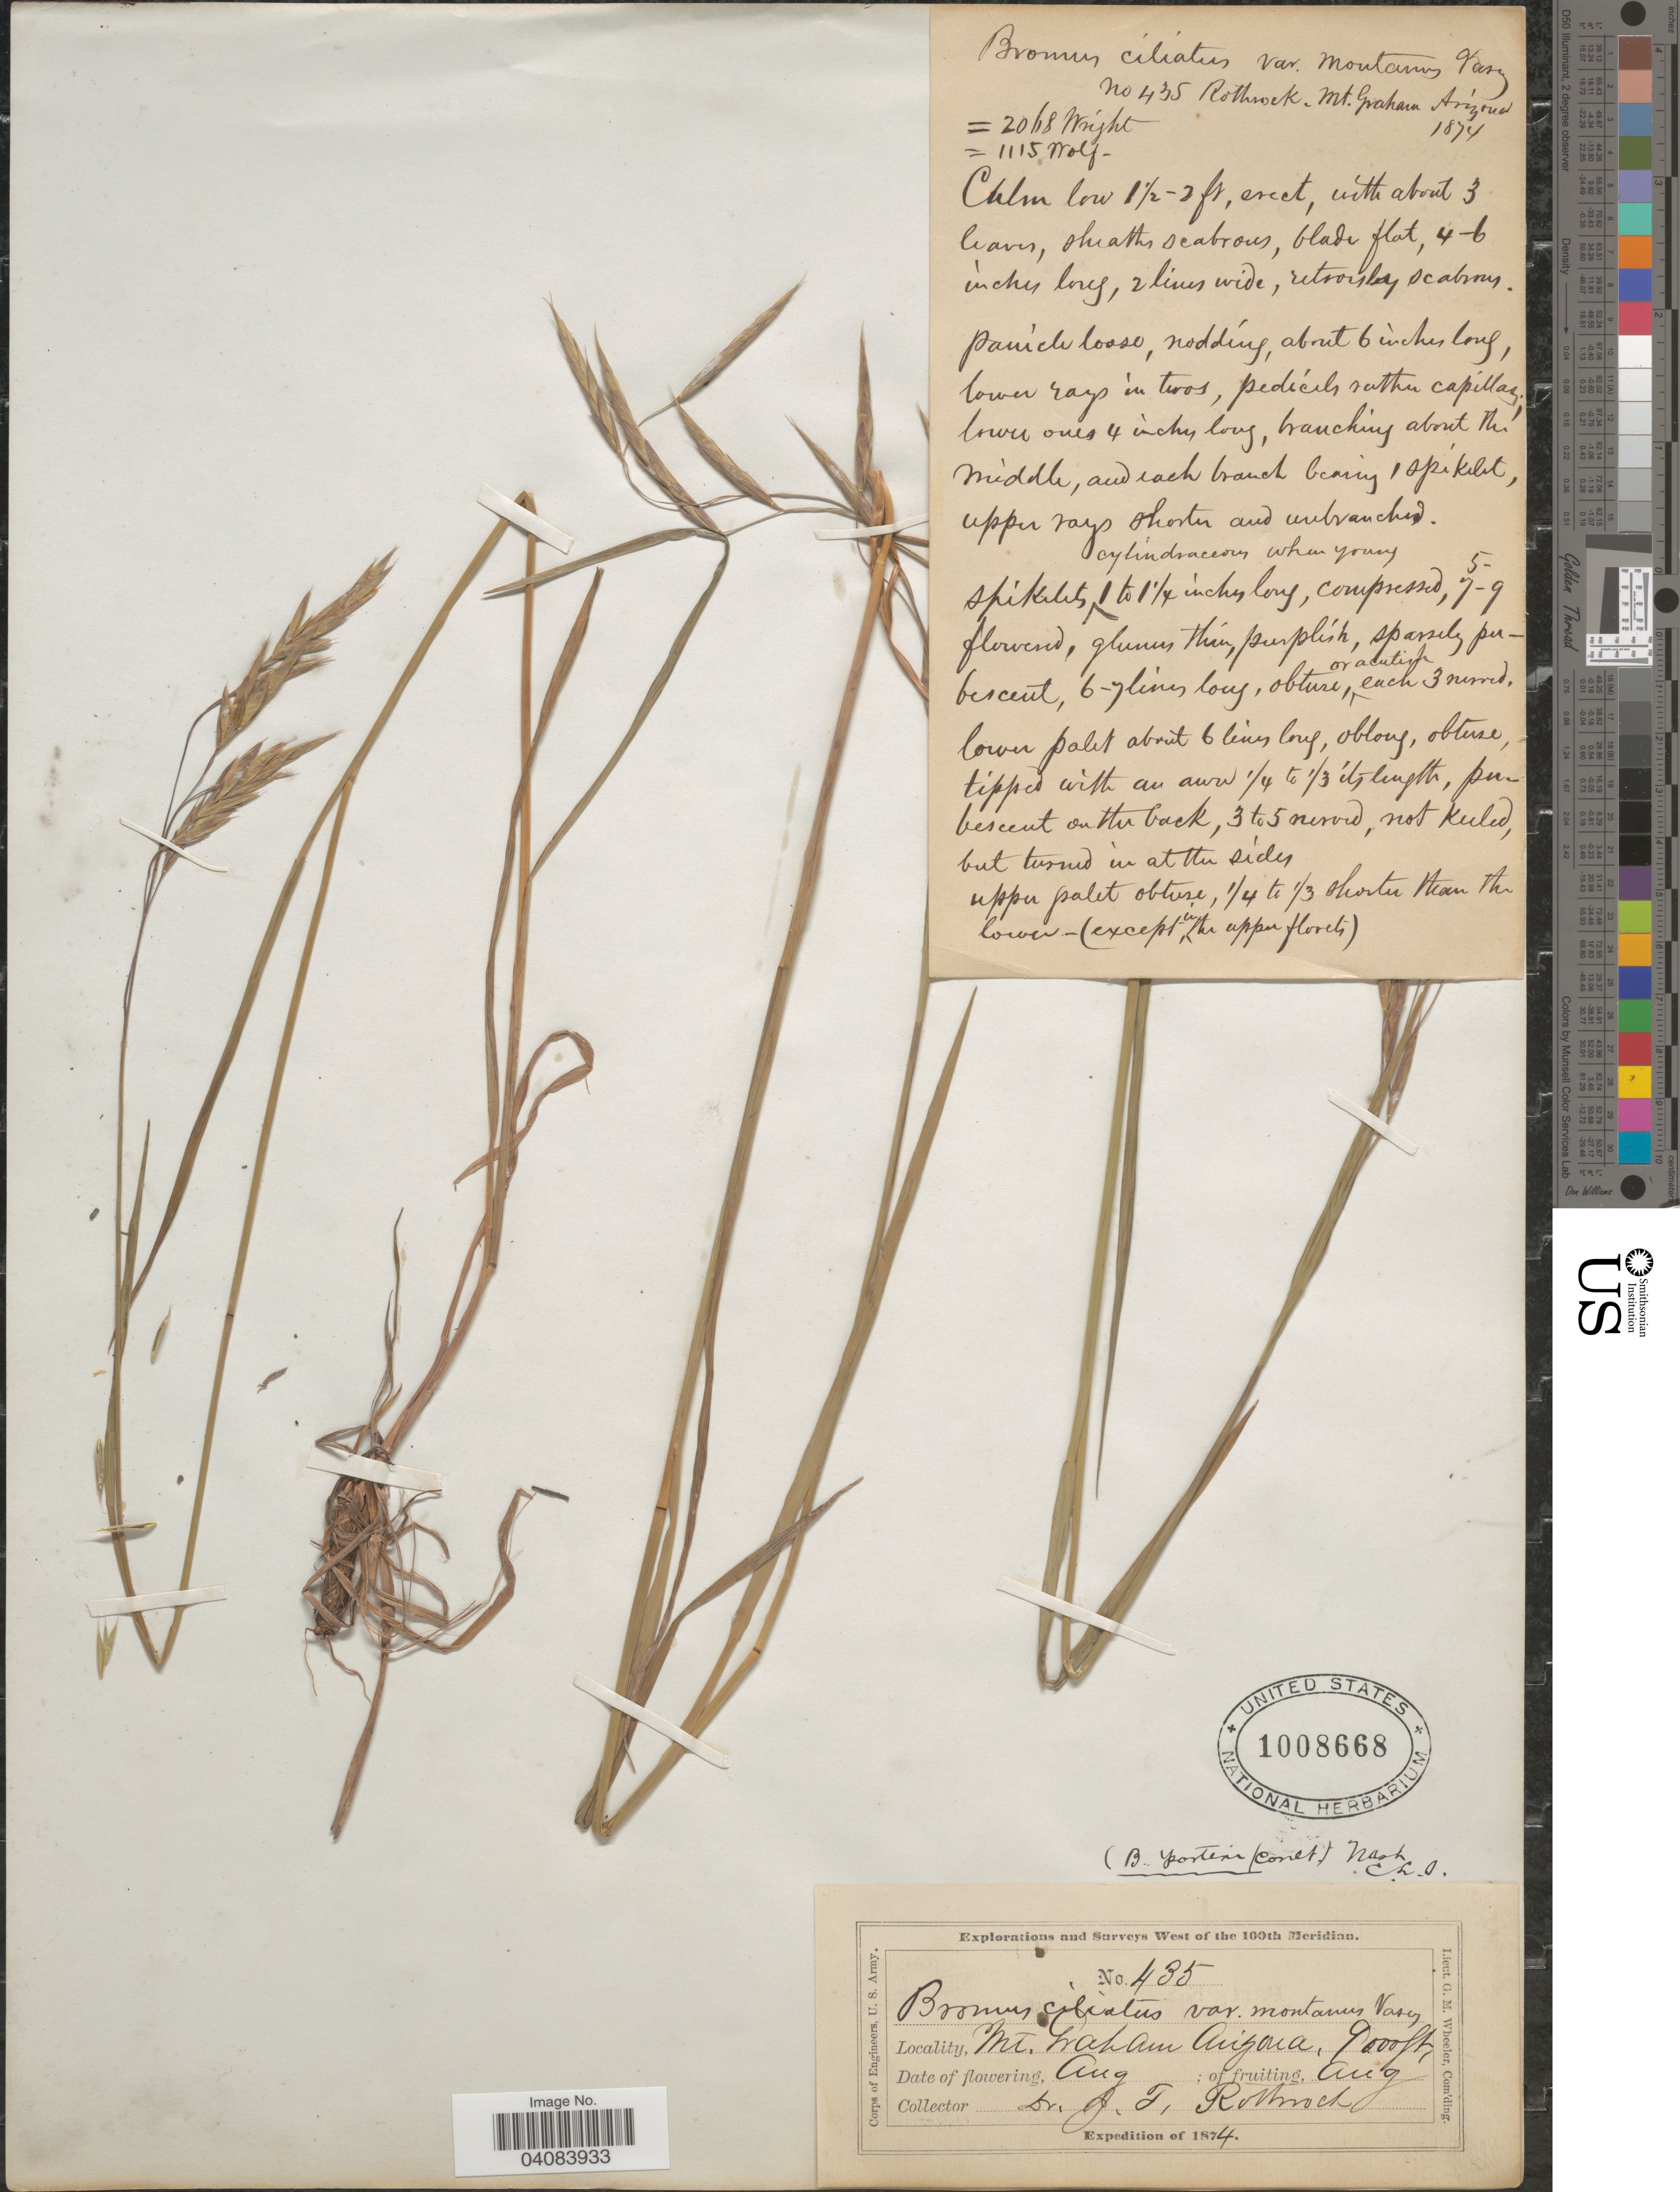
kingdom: Plantae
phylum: Tracheophyta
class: Liliopsida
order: Poales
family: Poaceae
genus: Bromus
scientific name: Bromus porteri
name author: (J.M. Coult.) Nash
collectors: J. T. Rothrock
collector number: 435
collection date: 1874-05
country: United States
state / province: Arizona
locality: Explorations and Surveys West of the 100th Meridian. Mt. Graham. Expedition of 1874.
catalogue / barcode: US 1008668